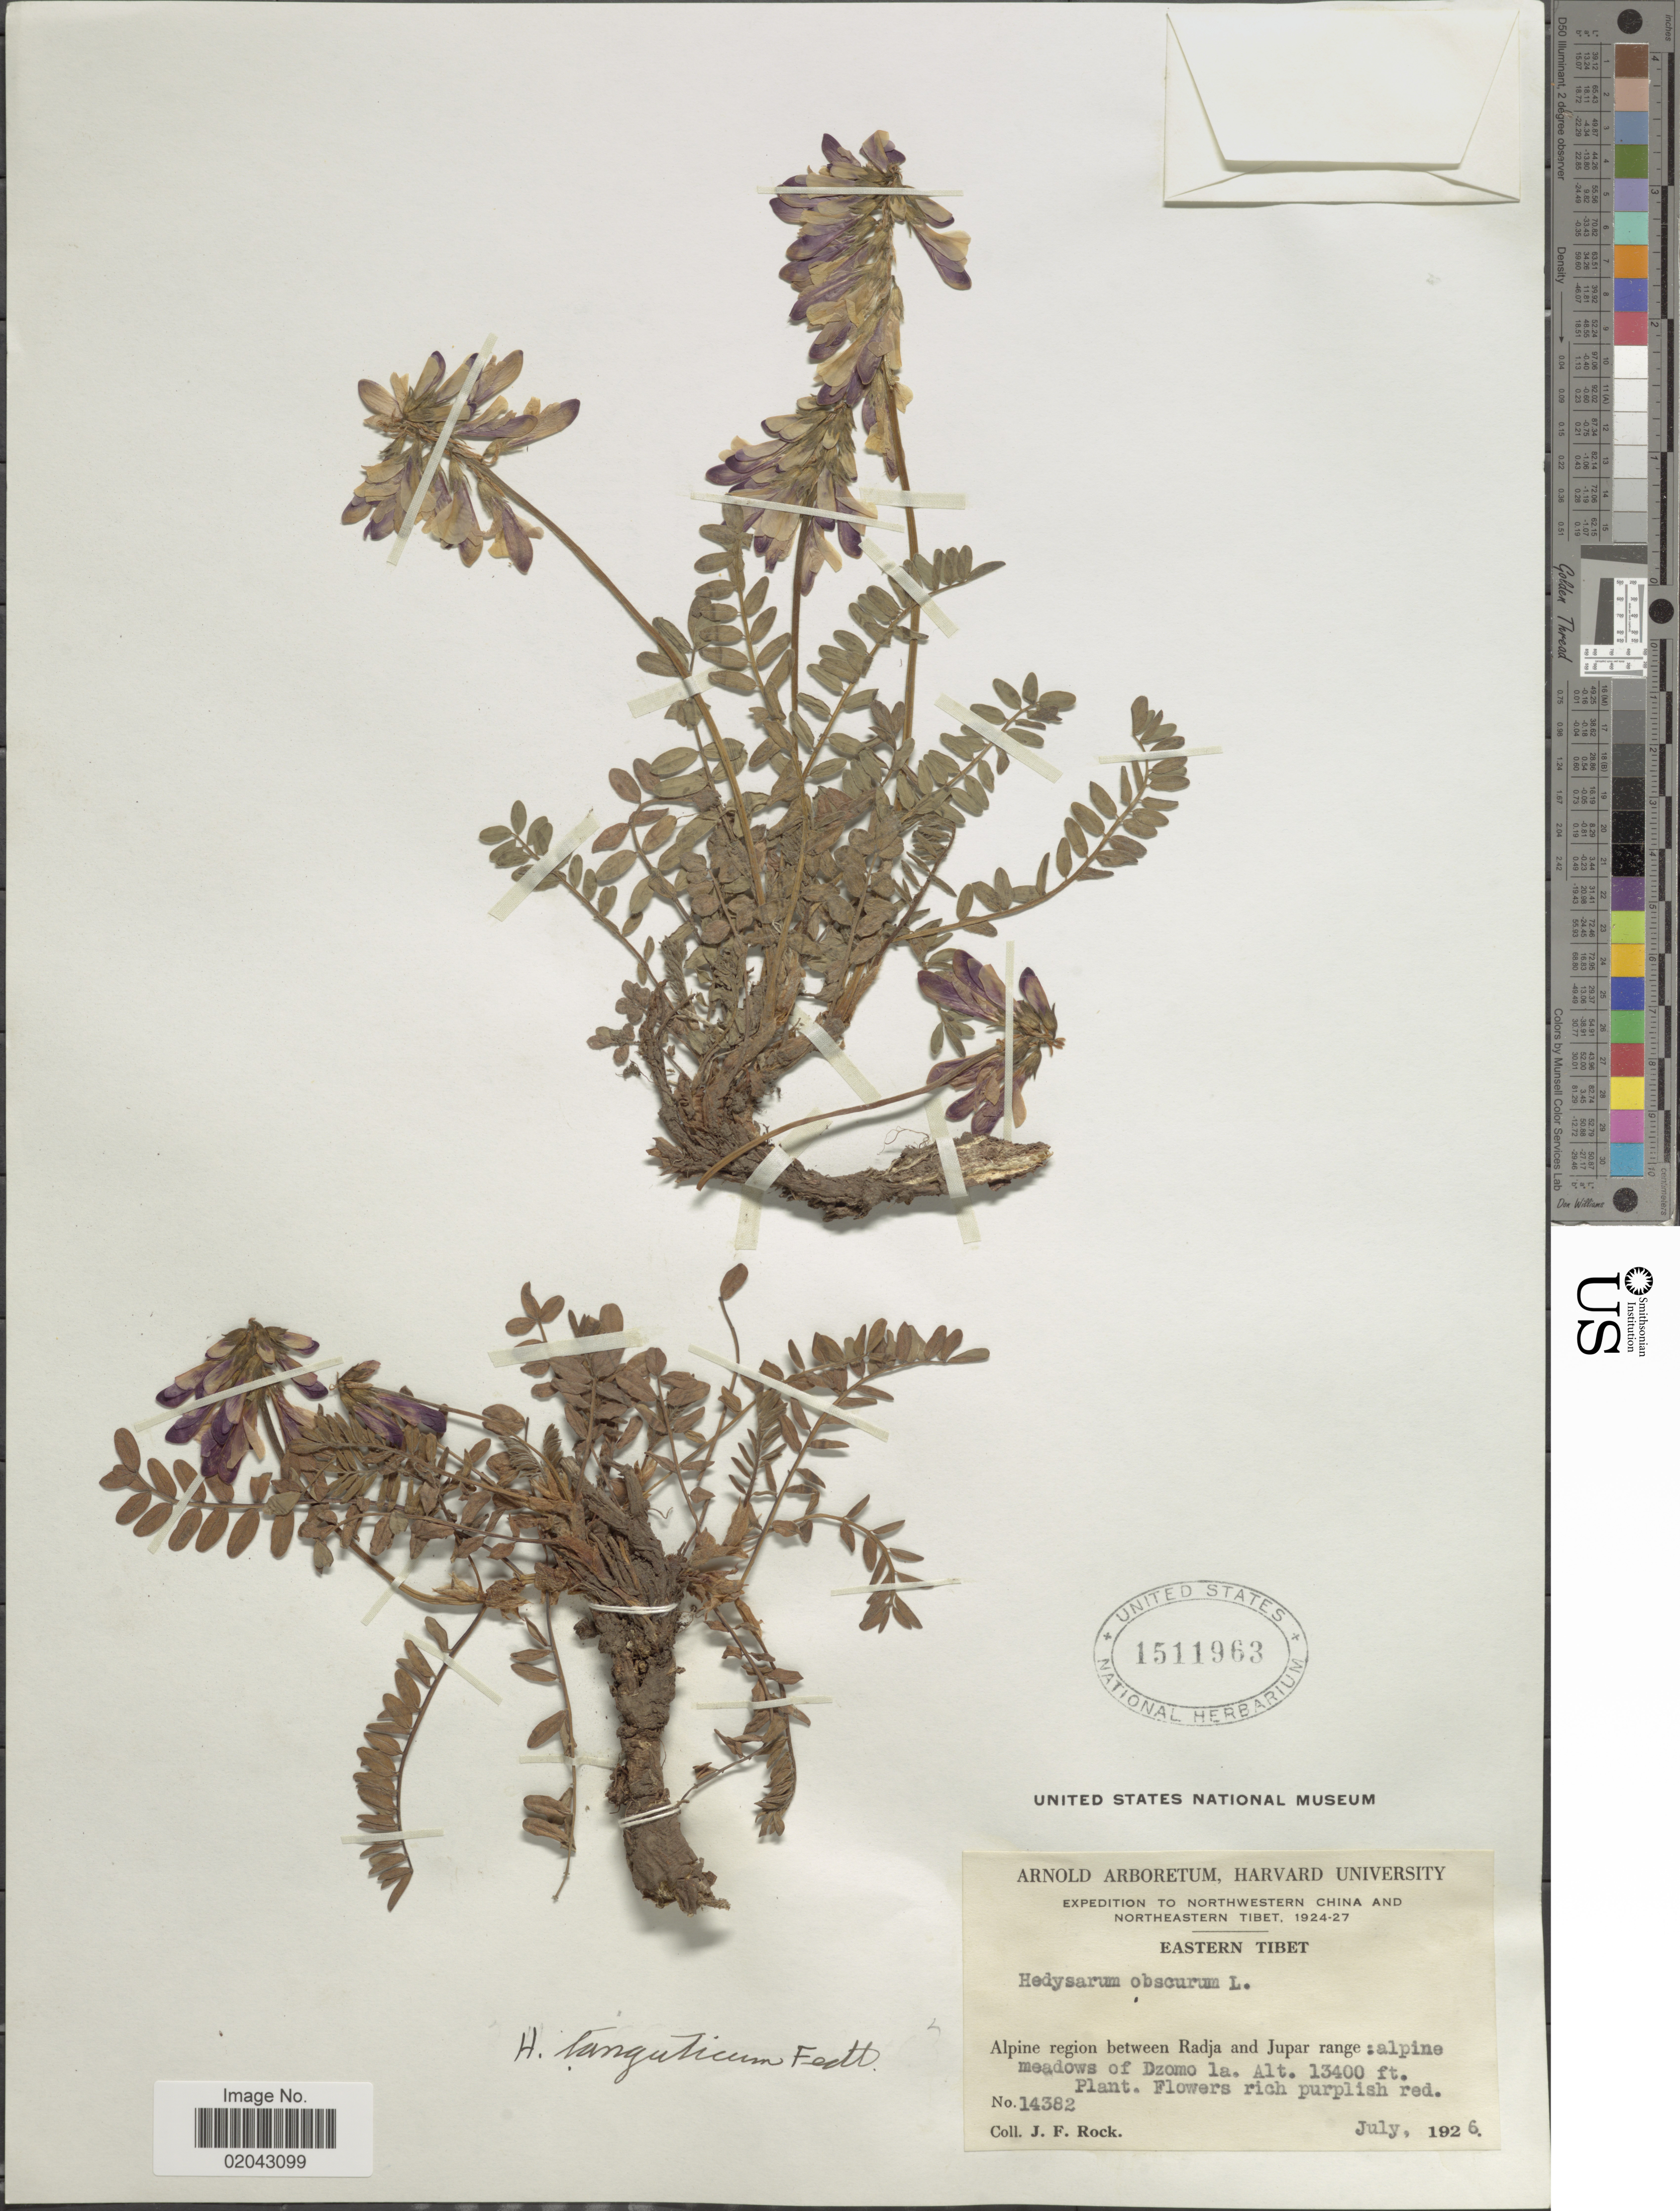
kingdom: Plantae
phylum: Tracheophyta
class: Magnoliopsida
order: Fabales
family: Fabaceae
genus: Hedysarum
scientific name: Hedysarum tanguticum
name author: B. Fedtsch.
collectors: J. Rock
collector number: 14382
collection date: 1926-07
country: China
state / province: Xizang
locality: Northwestern China and Northeastern Tibet, Eastern Tibet, Alpine region between Radja and Jupar range: alpine meadows of Dzomo la.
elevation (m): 4084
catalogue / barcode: US 1511963